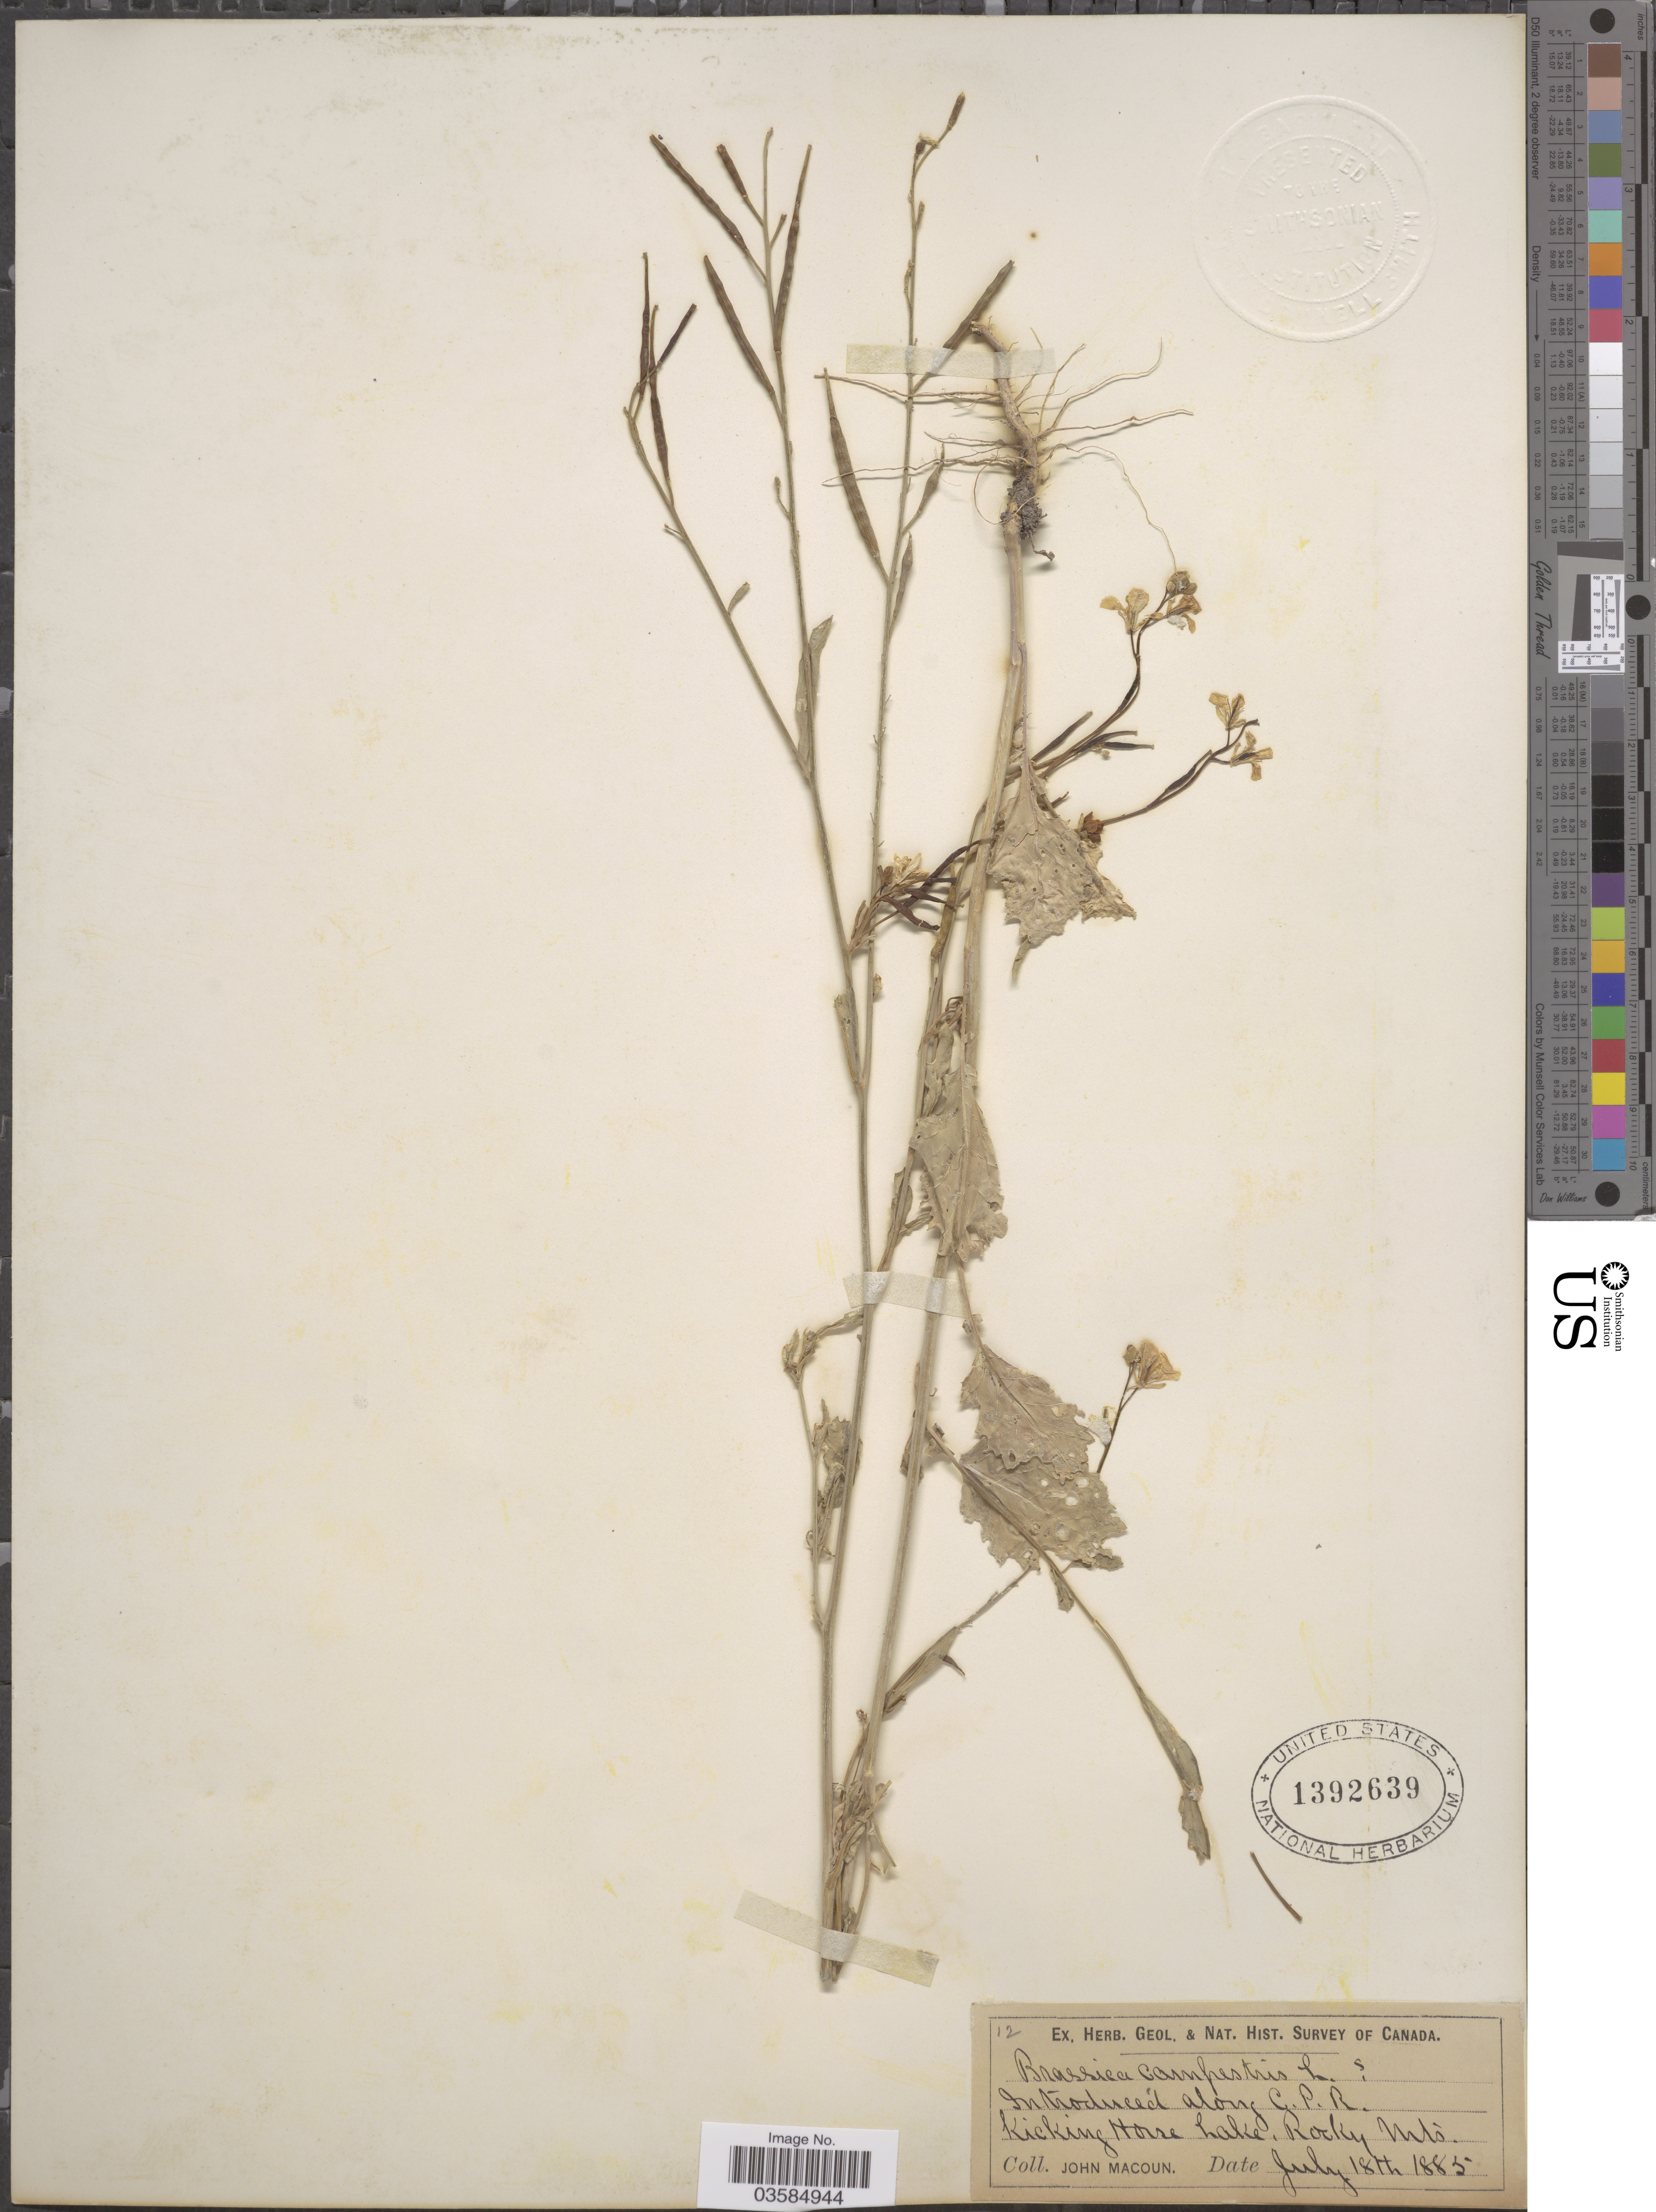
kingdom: Plantae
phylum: Tracheophyta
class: Magnoliopsida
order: Brassicales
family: Brassicaceae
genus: Brassica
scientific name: Brassica campestris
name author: L.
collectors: J. Macoun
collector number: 12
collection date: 1885-07-18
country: Canada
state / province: British Columbia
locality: Kicking Horse Lake, Rocky Mts.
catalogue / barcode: US 1392639